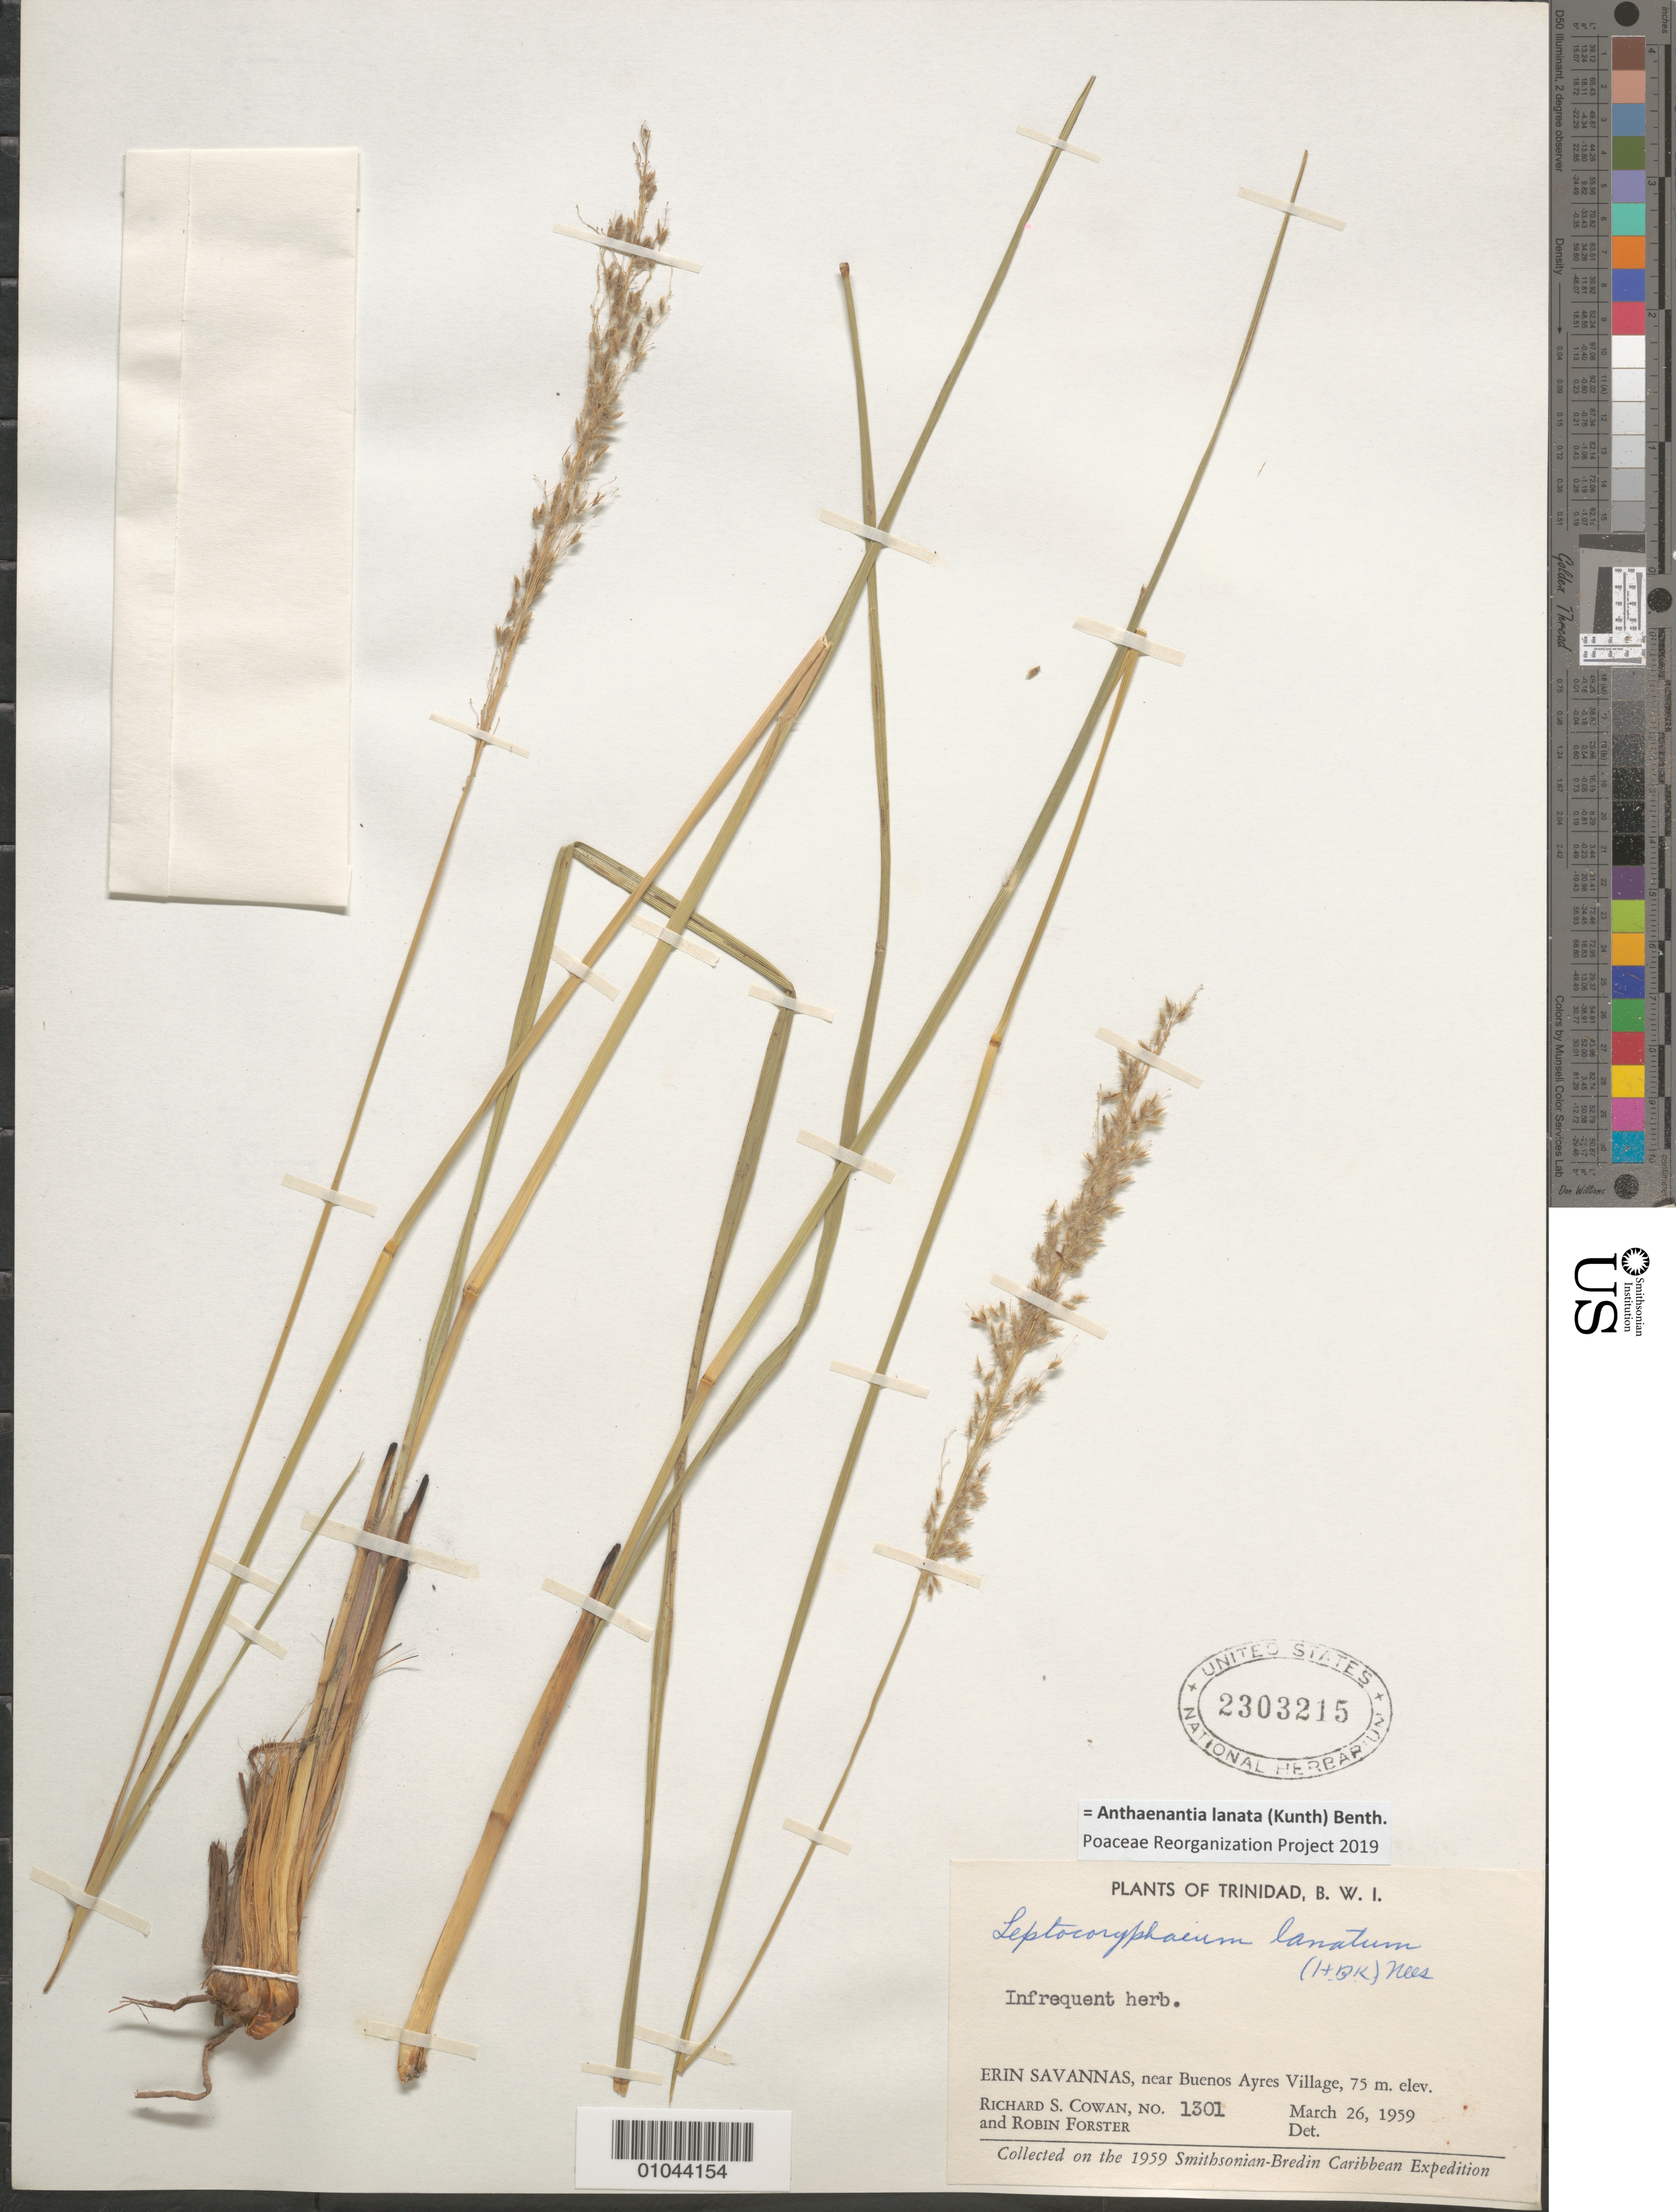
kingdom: Plantae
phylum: Tracheophyta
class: Liliopsida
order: Poales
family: Poaceae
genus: Leptocoryphium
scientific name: Leptocoryphium lanatum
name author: (Kunth) Nees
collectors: R. S. Cowan & R. Forster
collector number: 1301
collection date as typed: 26 Mar 1959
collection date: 1959-03-26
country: Trinidad and Tobago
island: Trinidad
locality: Erin Savanna, near Buenos Ayres Village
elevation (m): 75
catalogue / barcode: US 2303215